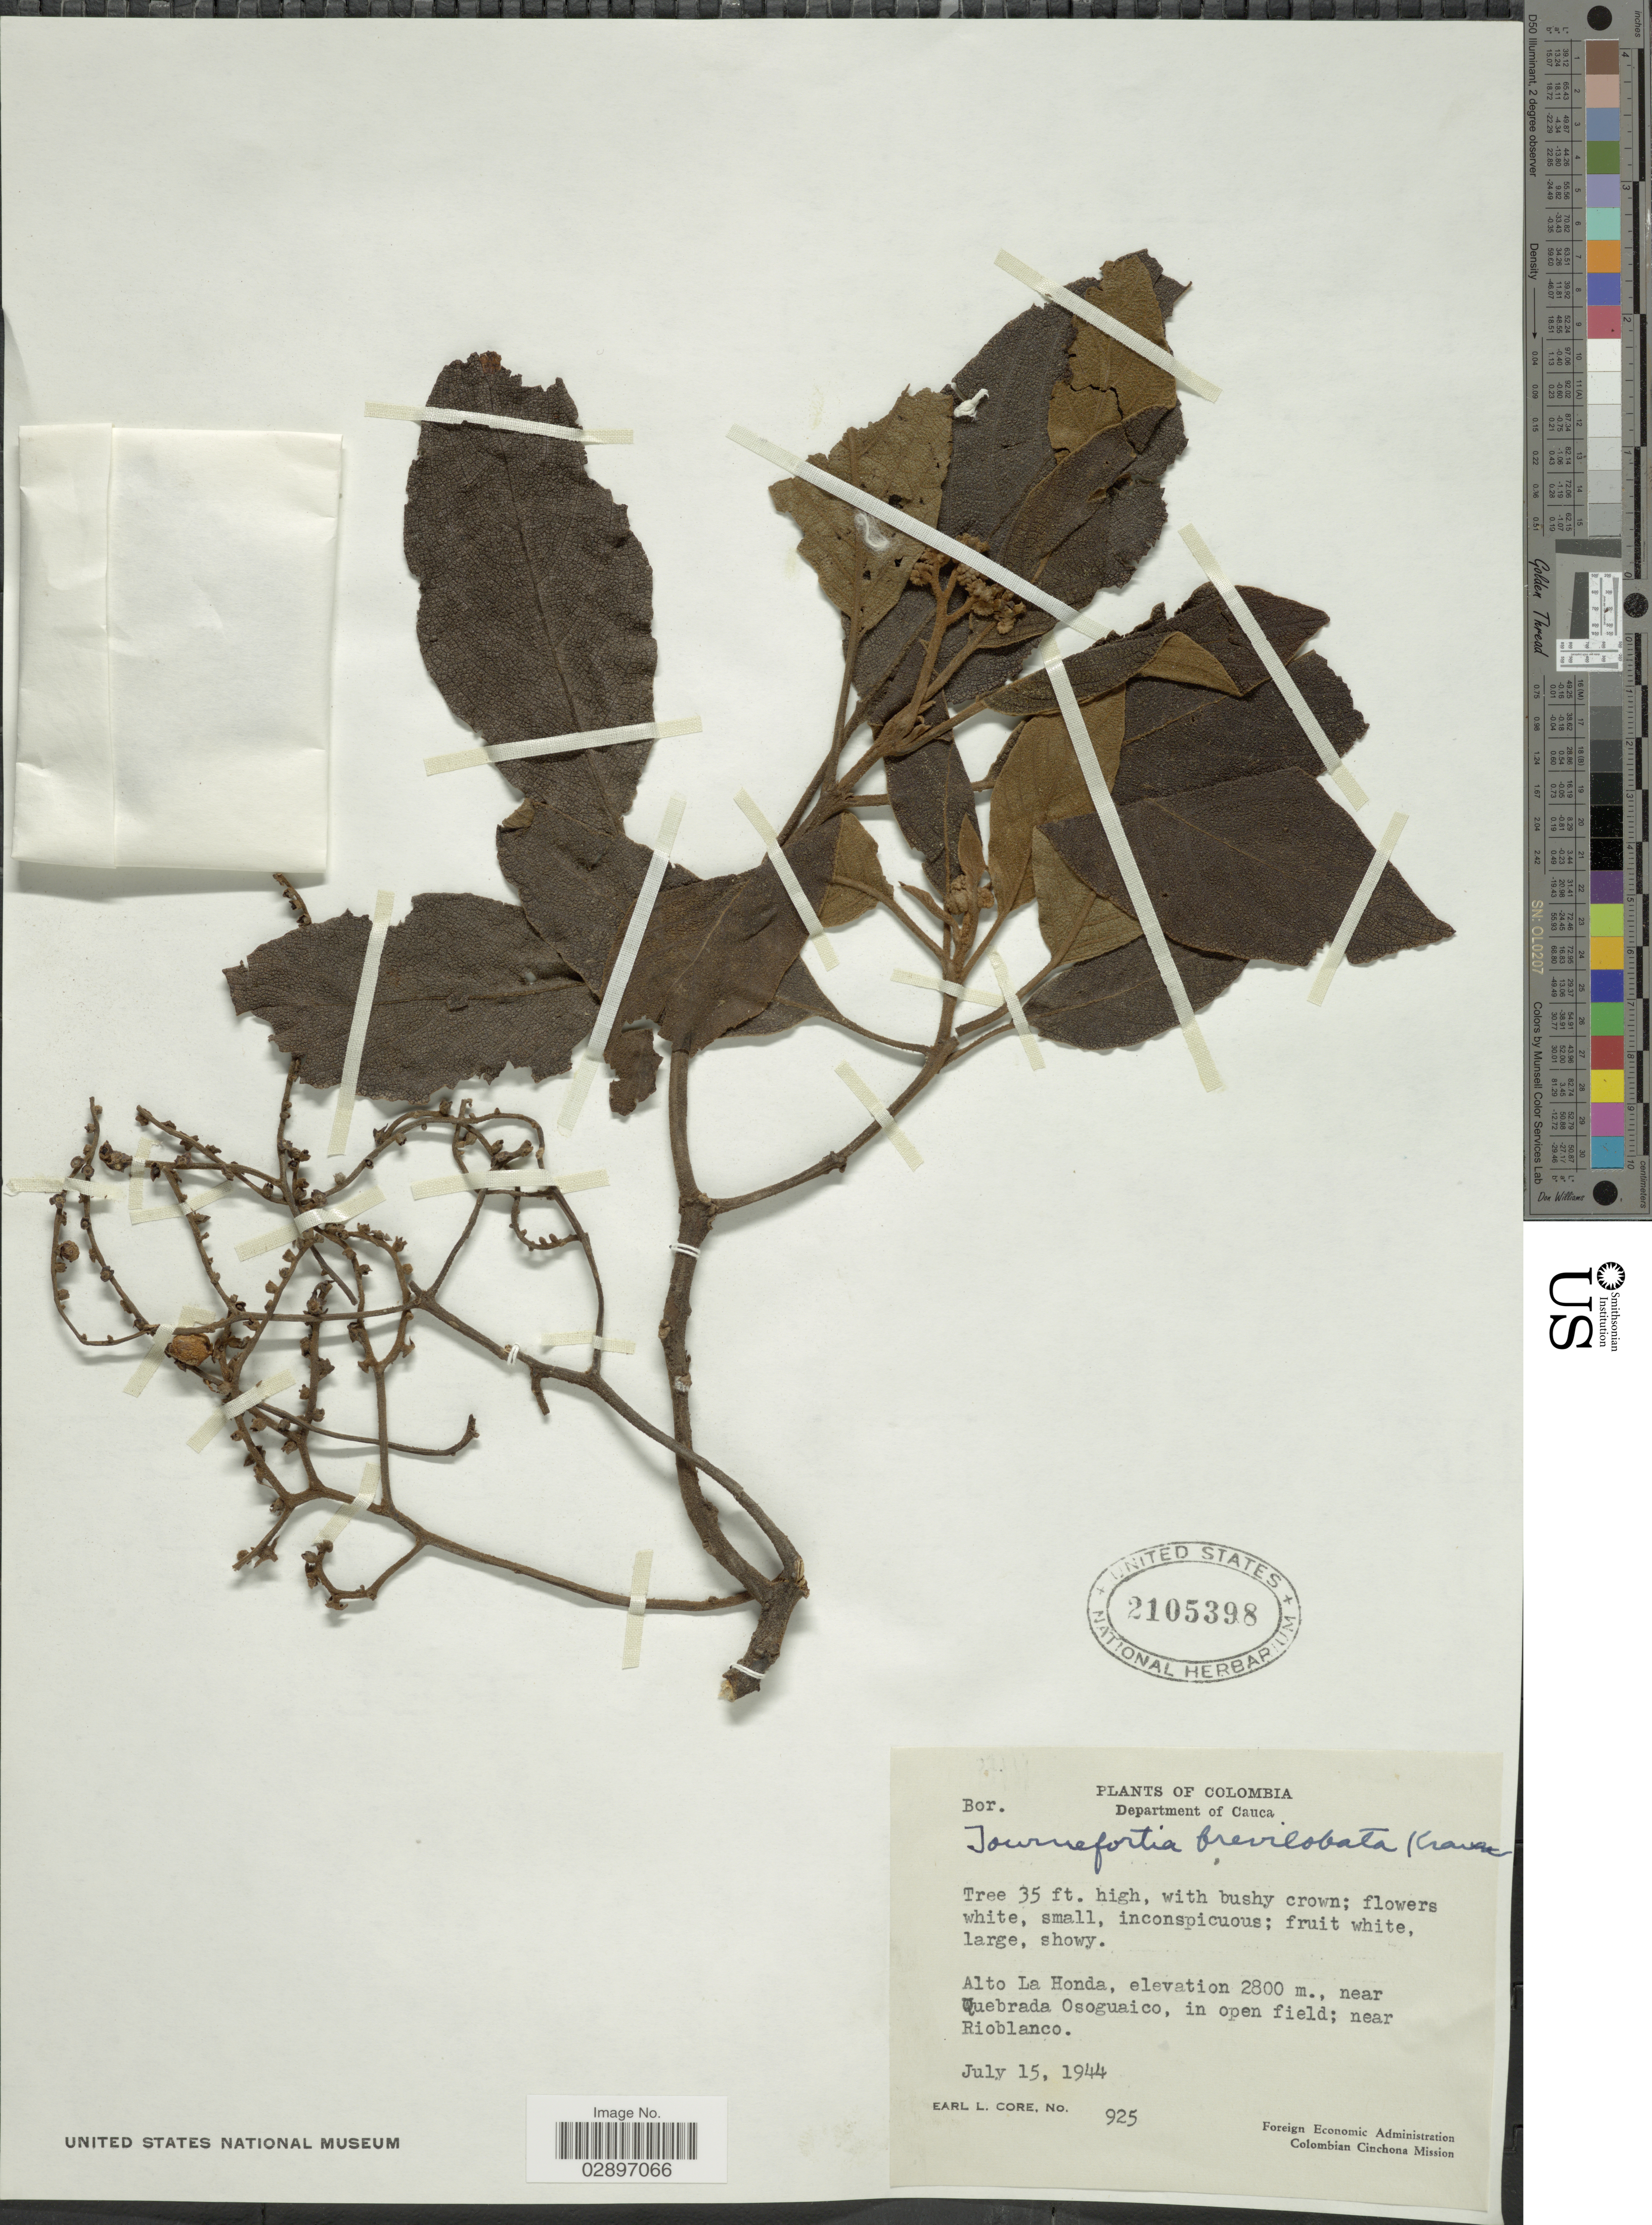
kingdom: Plantae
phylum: Tracheophyta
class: Magnoliopsida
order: Boraginales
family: Heliotropiaceae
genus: Tournefortia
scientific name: Tournefortia brevilobata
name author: K. Krause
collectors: E. L. Core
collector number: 925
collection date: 1944-07-15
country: Colombia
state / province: Cauca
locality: Department of Cauca. Alto La Honda, near Quebrada Osoguaico, in open field; near Rioblanco.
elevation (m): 2800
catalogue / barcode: US 2105398